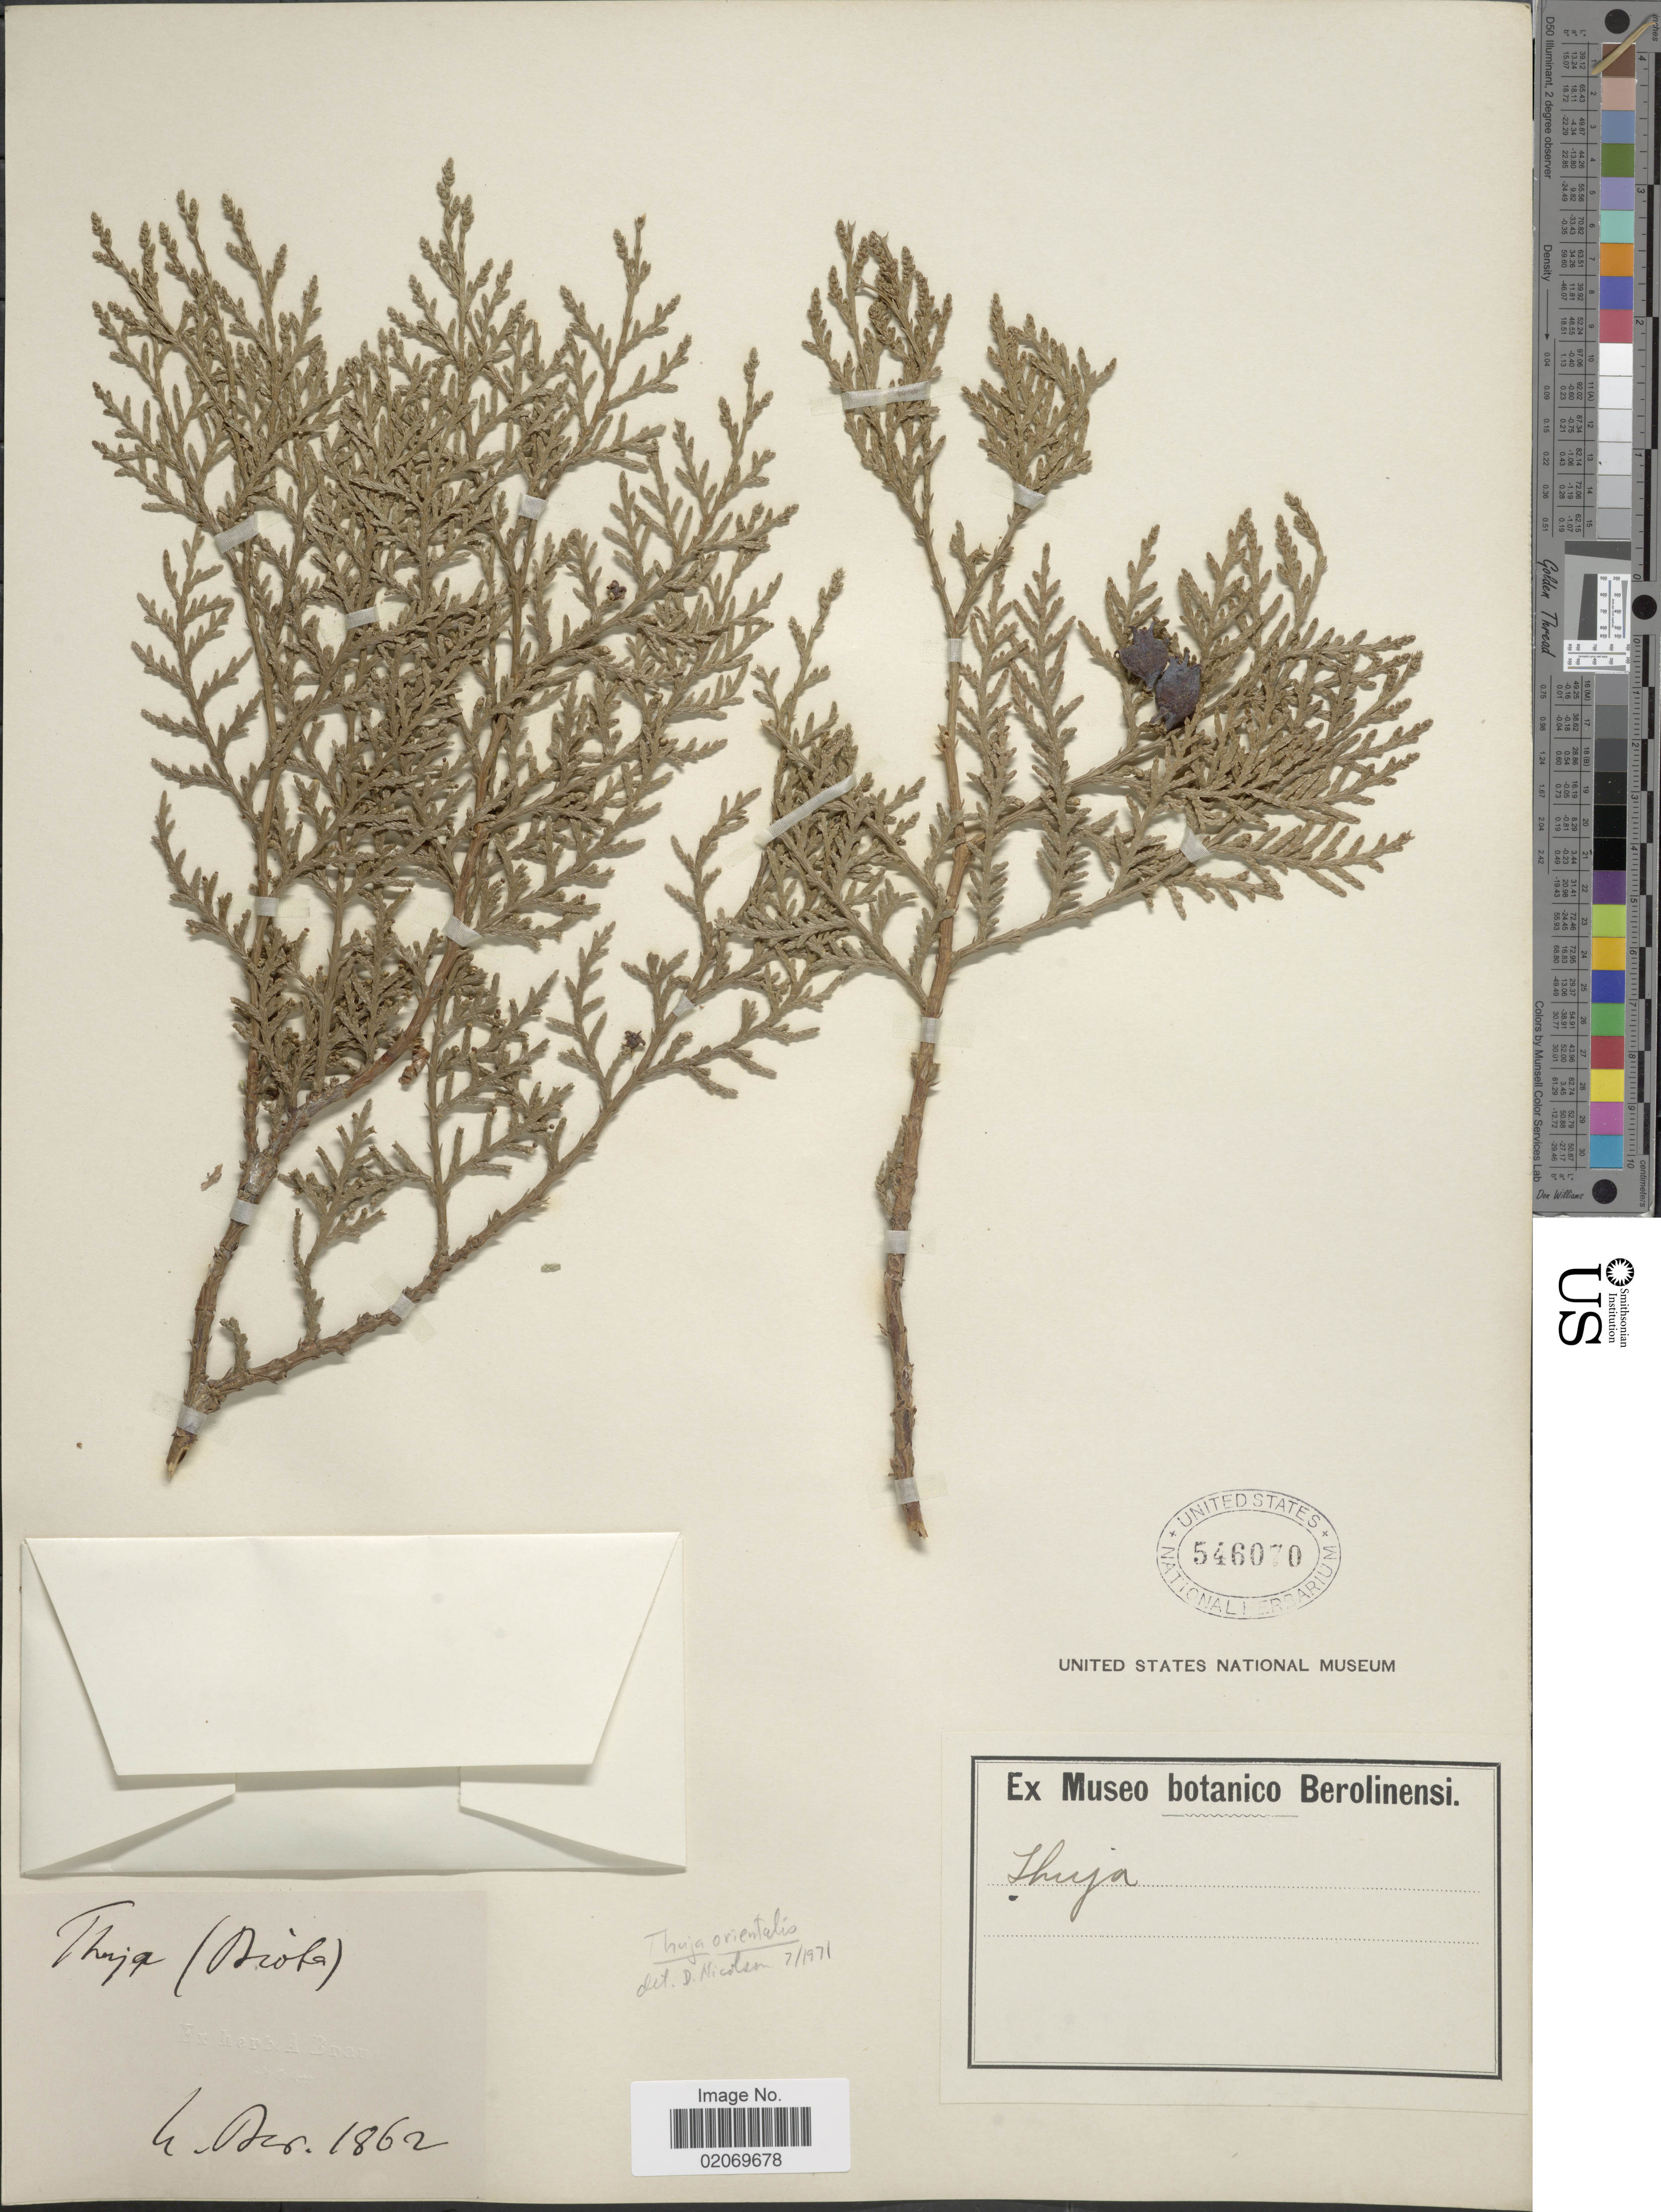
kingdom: Plantae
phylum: Tracheophyta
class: Pinopsida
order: Pinales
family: Cupressaceae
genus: Thuja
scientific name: Thuja orientalis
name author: L.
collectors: ex Museo Botanico Berolinensi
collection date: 1862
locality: H. Dir [interpreted]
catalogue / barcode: US 546070